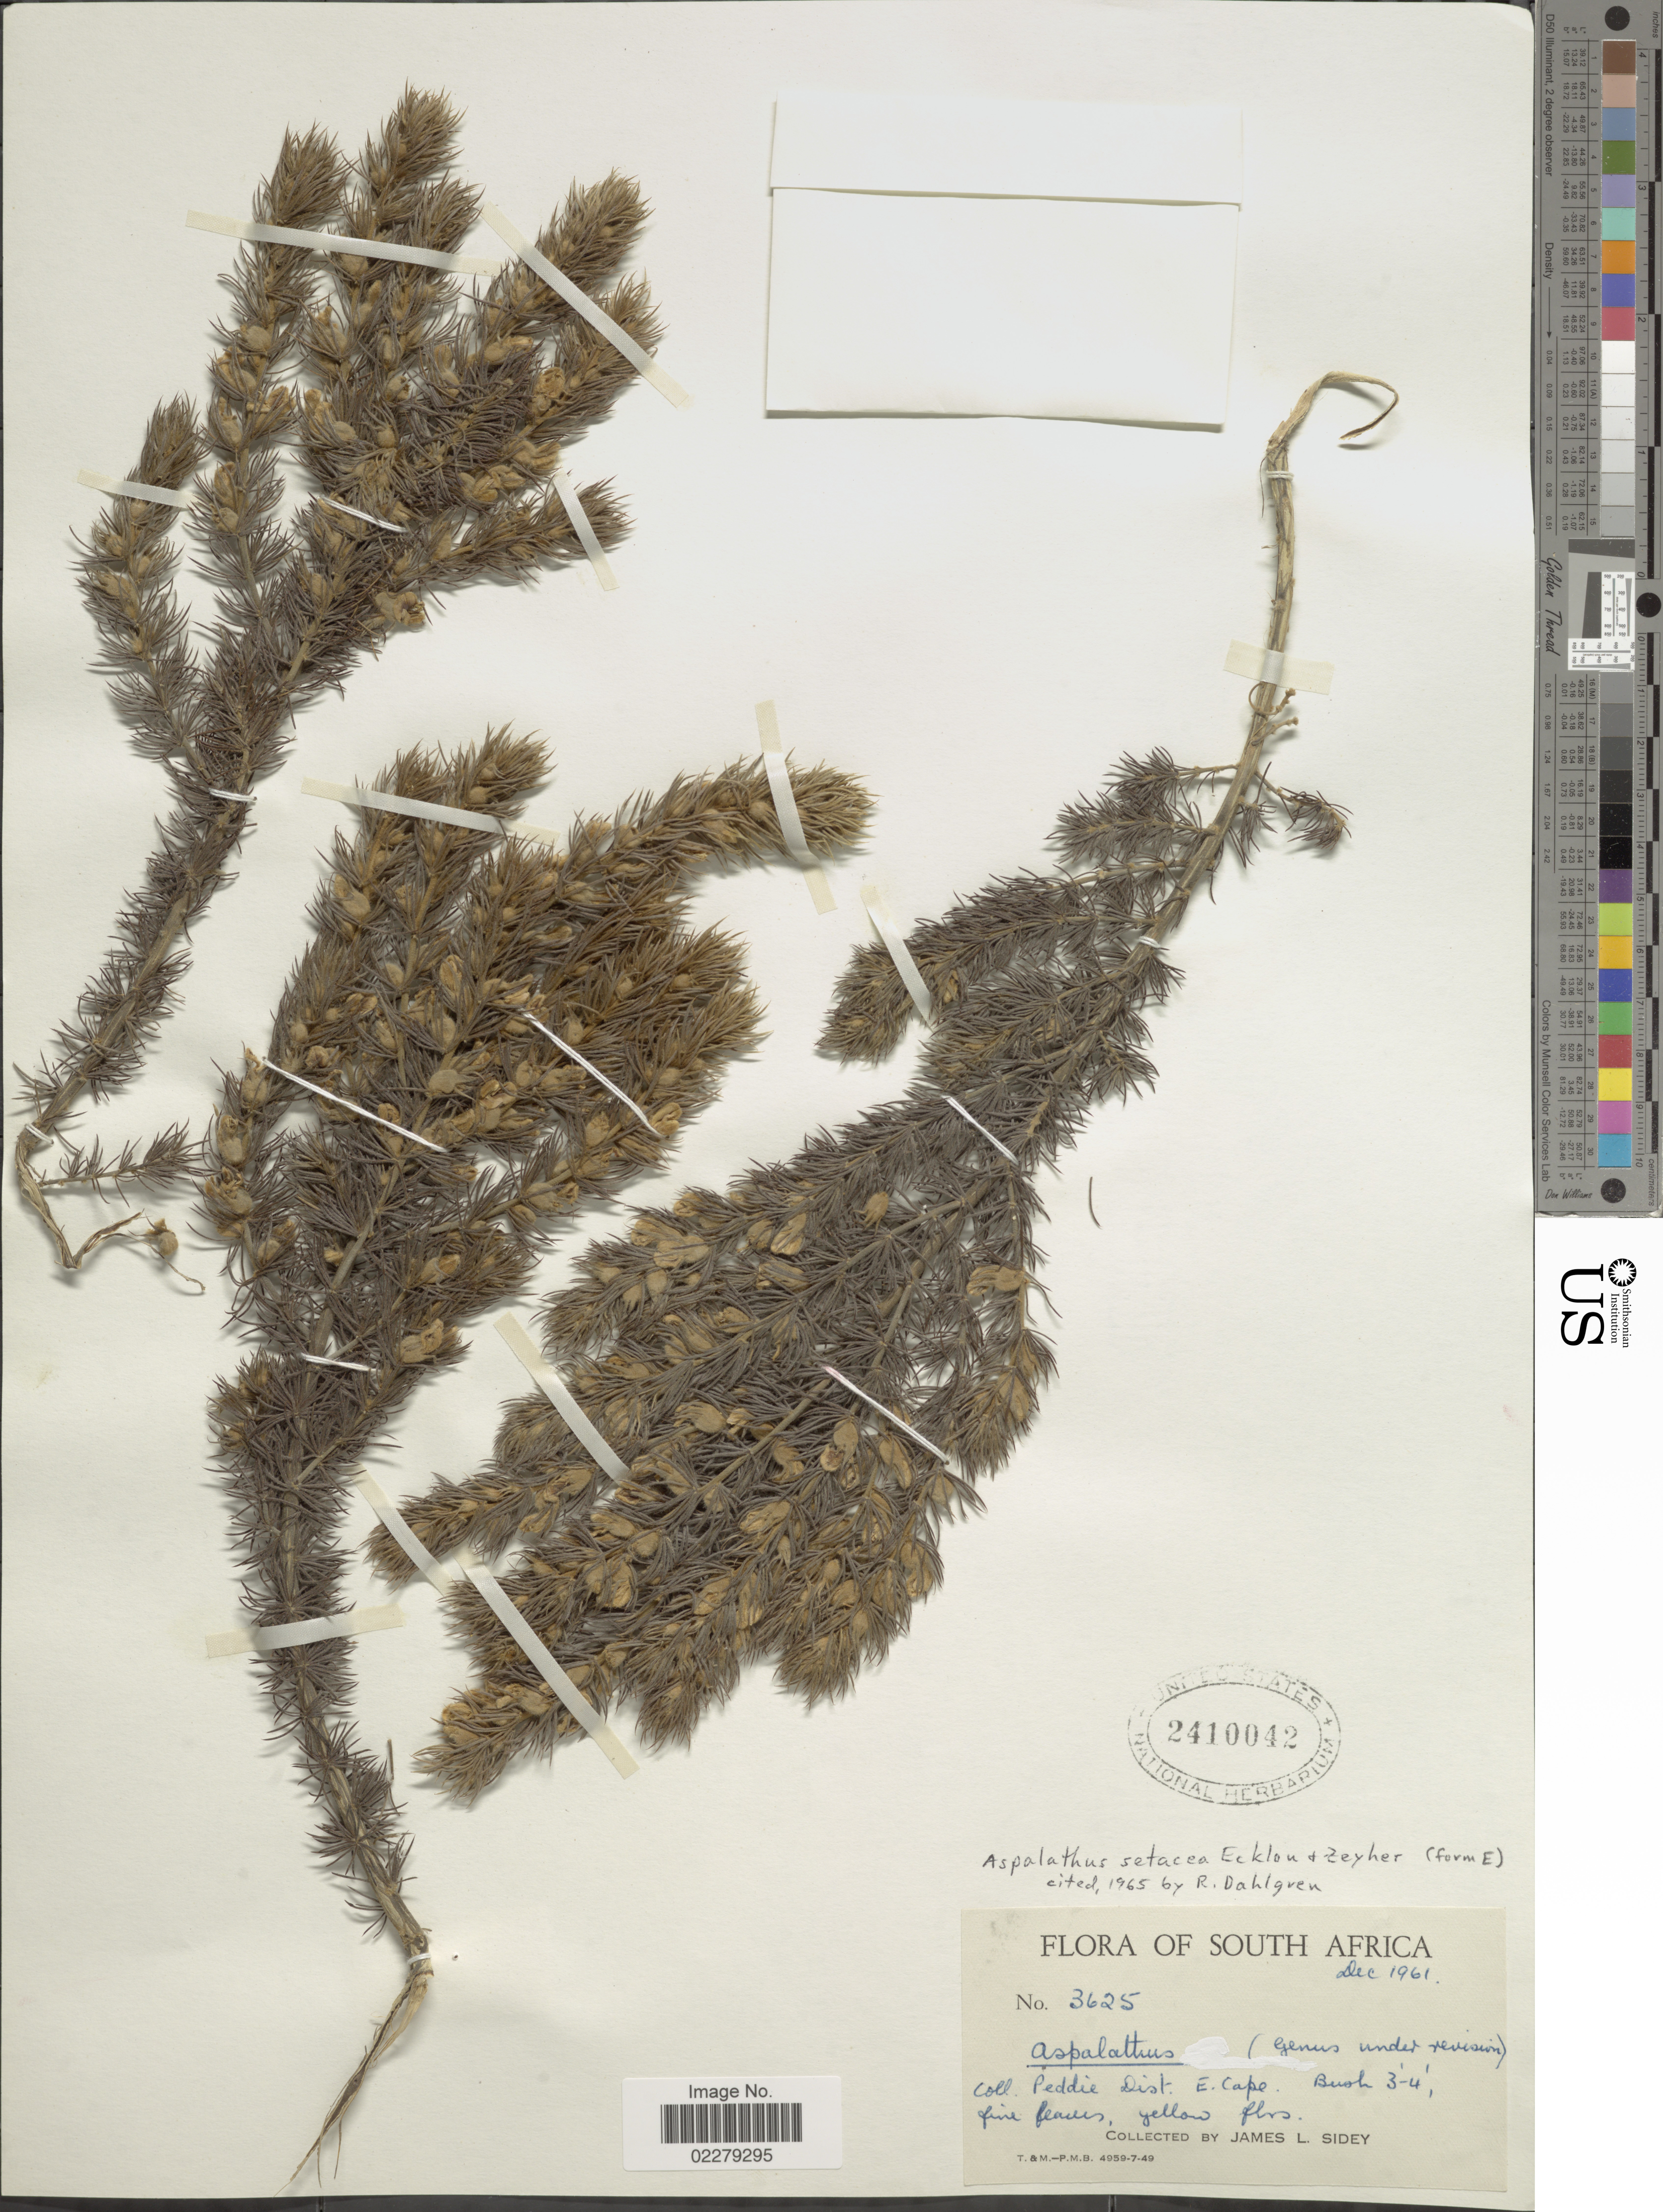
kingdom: Plantae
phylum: Tracheophyta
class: Magnoliopsida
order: Fabales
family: Fabaceae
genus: Aspalathus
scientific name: Aspalathus setacea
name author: Eckl. & Zeyh.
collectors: J. L. Sidey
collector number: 3625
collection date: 1961-12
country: South Africa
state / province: Eastern Cape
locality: Peddie Dist, E. Cape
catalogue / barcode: US 2410042